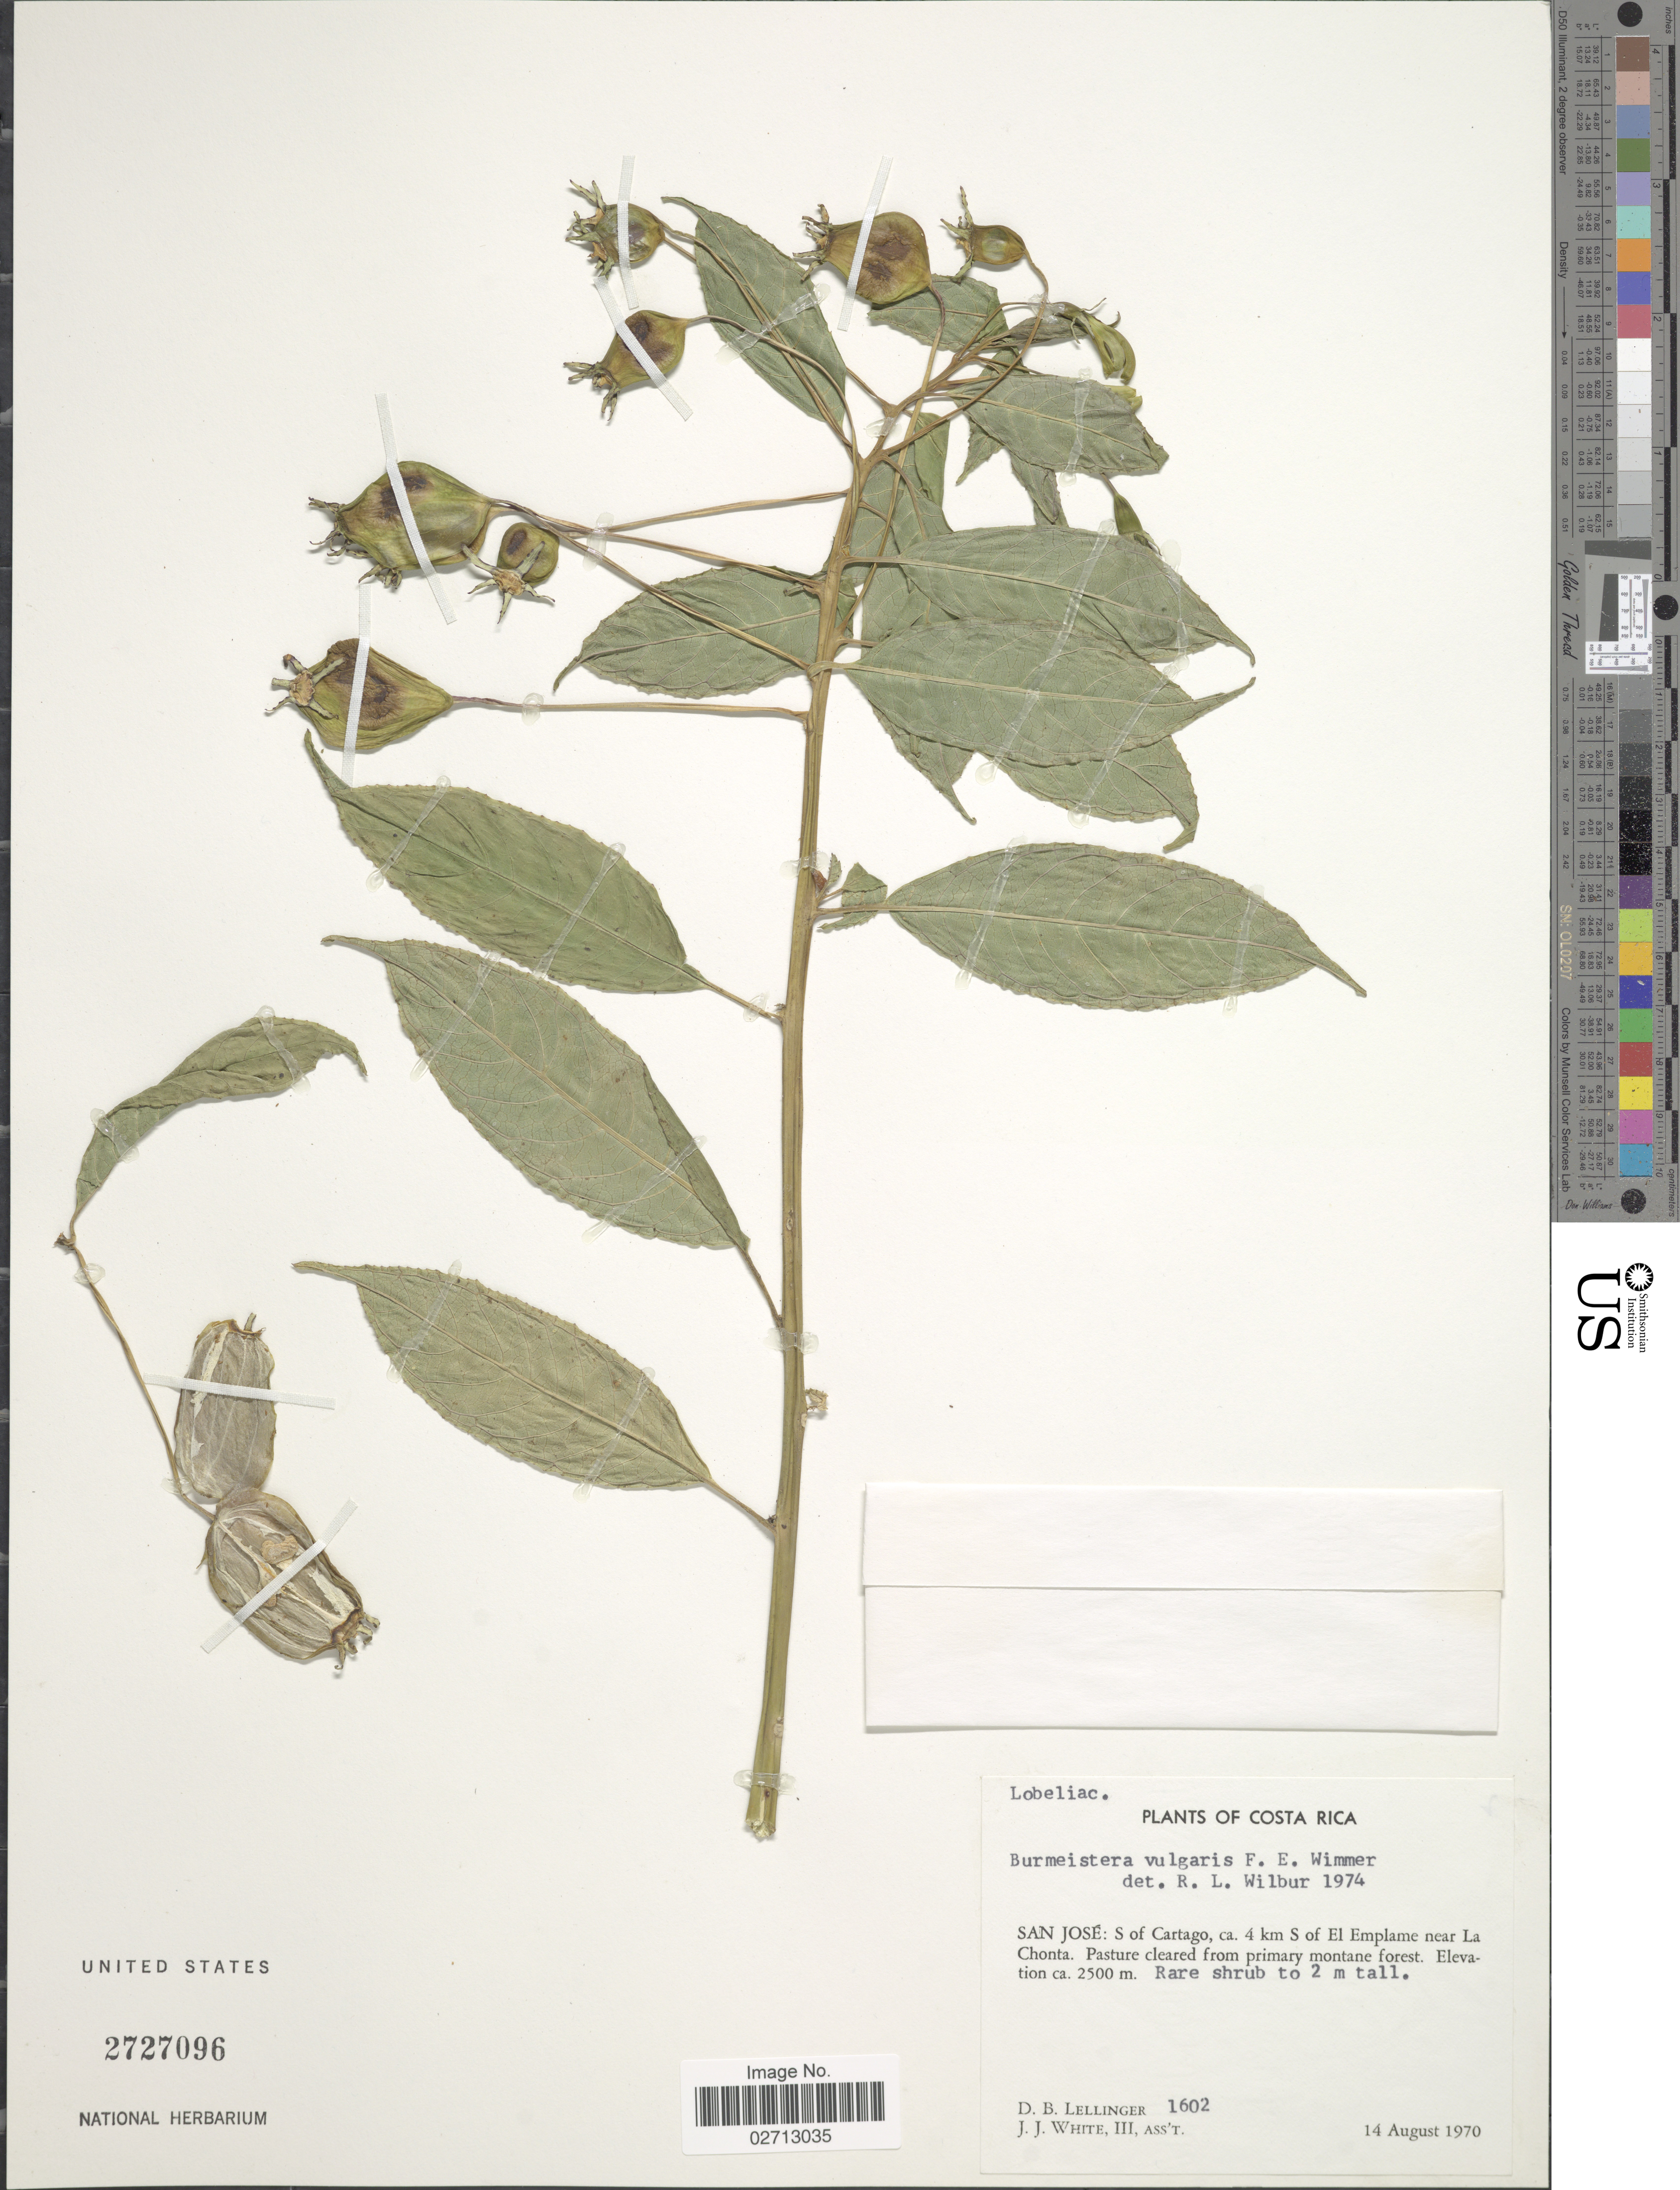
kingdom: Plantae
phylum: Tracheophyta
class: Magnoliopsida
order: Asterales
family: Campanulaceae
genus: Burmeistera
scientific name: Burmeistera vulgaris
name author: E. Wimm.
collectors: D. B. Lellinger & J. J. White III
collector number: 1602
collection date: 1970-08-14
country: Costa Rica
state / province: San José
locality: S of Cartago, ca. 4 km S of El Emplane near La Chonta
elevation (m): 2500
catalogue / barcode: US 2727096